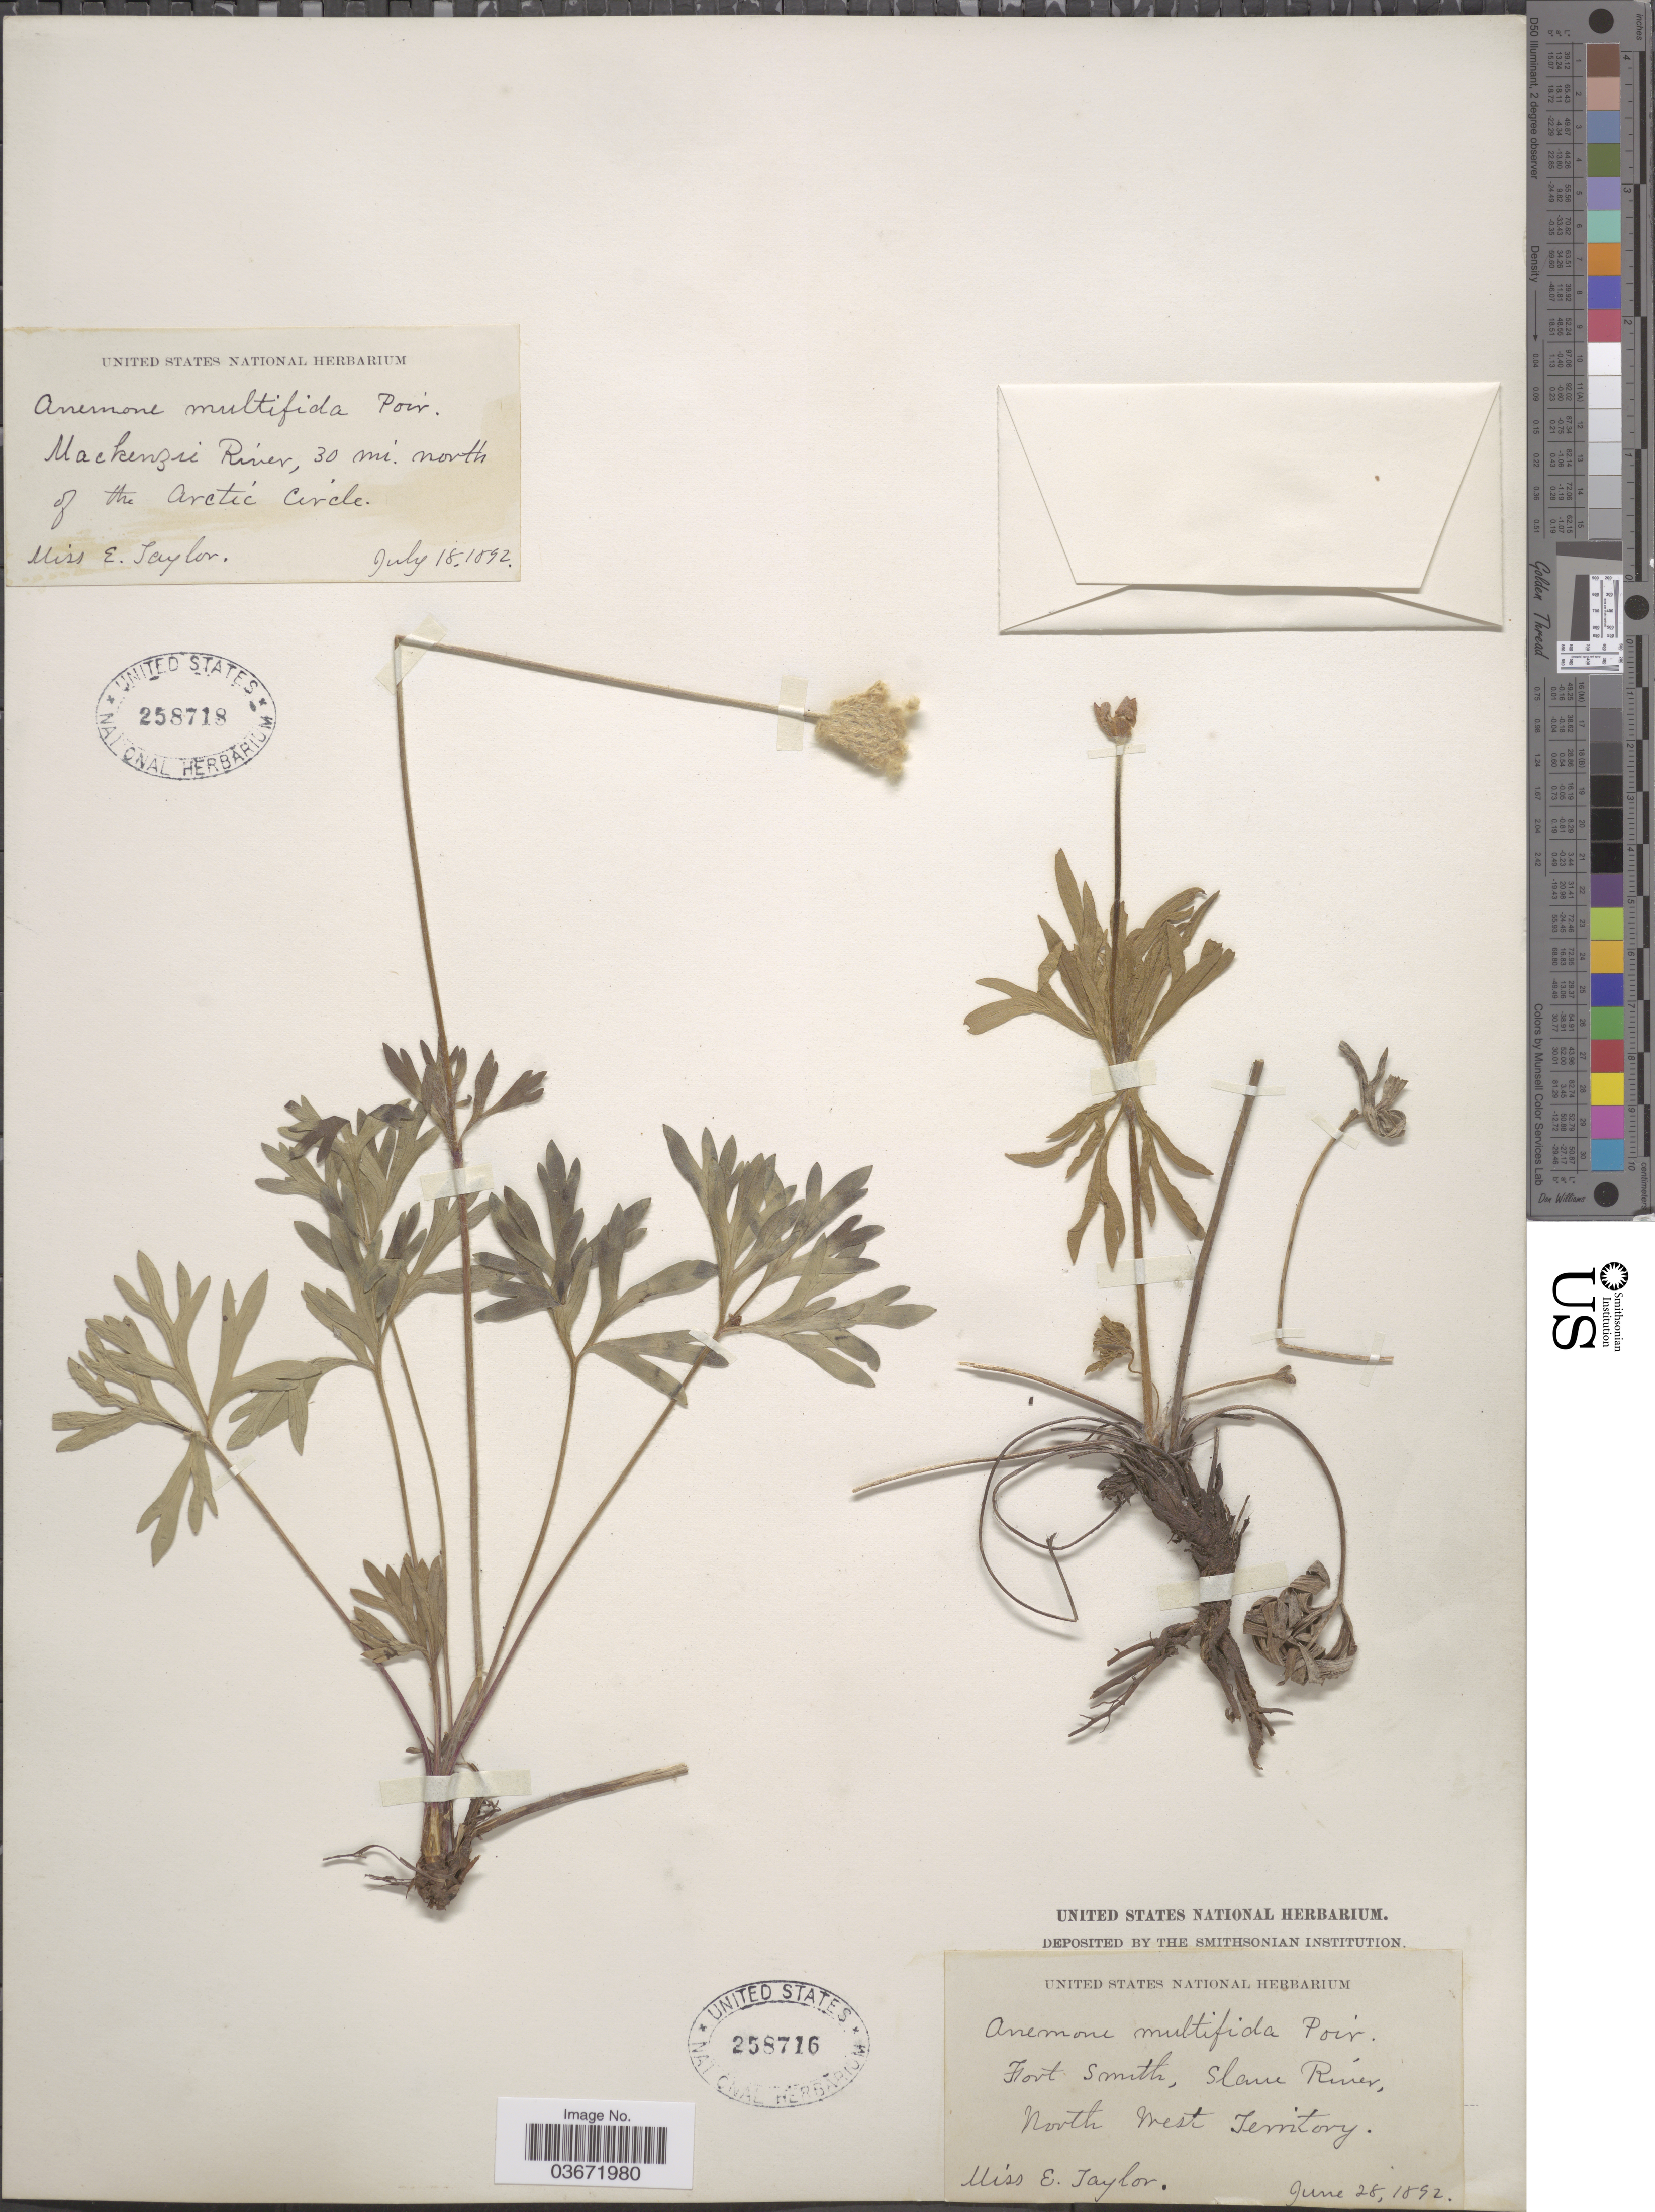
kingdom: Plantae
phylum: Tracheophyta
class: Magnoliopsida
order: Ranunculales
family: Ranunculaceae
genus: Anemone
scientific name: Anemone multifida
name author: Poir.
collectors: E. Taylor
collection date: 1892-07-18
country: Canada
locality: Mackenzie River, 30 mi. north of the Arctic Circle.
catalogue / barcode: US 258718-2